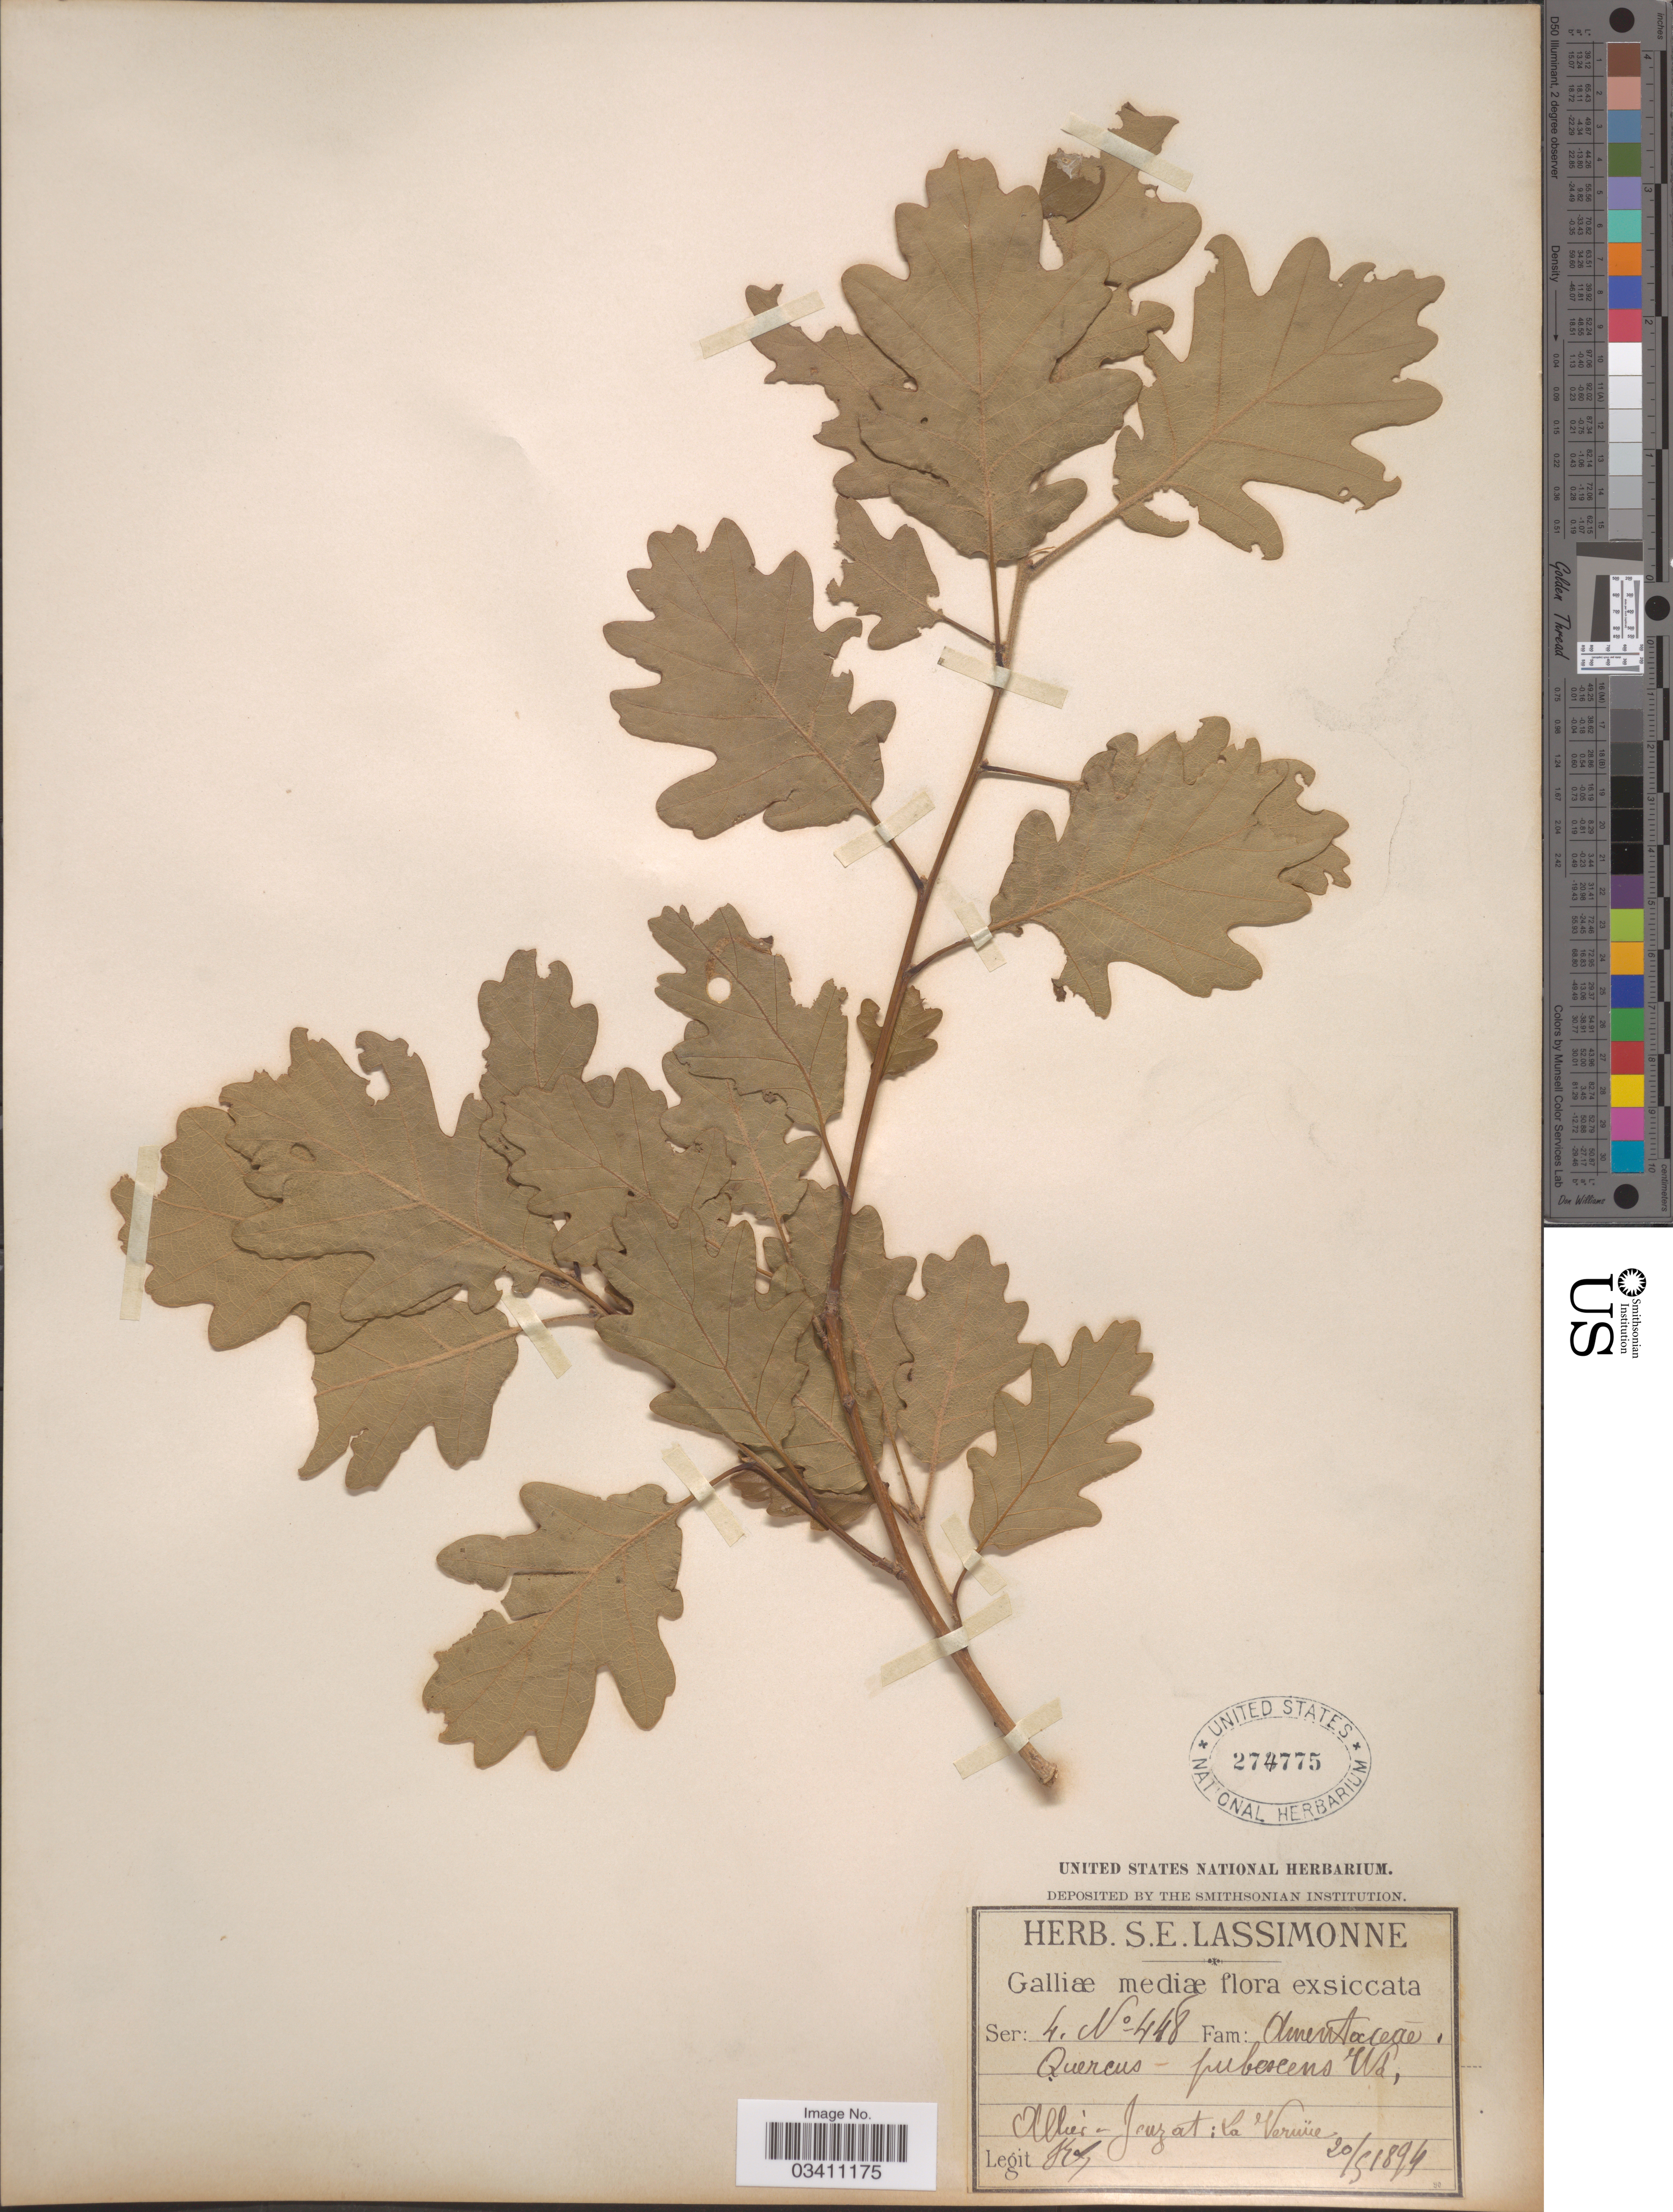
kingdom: Plantae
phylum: Tracheophyta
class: Magnoliopsida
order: Fagales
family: Fagaceae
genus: Quercus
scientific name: Quercus pubescens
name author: Willd.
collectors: S. Lassimonne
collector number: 448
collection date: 1894-05-20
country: France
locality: Galliæ mediæ. Allier - Jeuzat: La Vernüe.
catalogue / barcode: US 274775